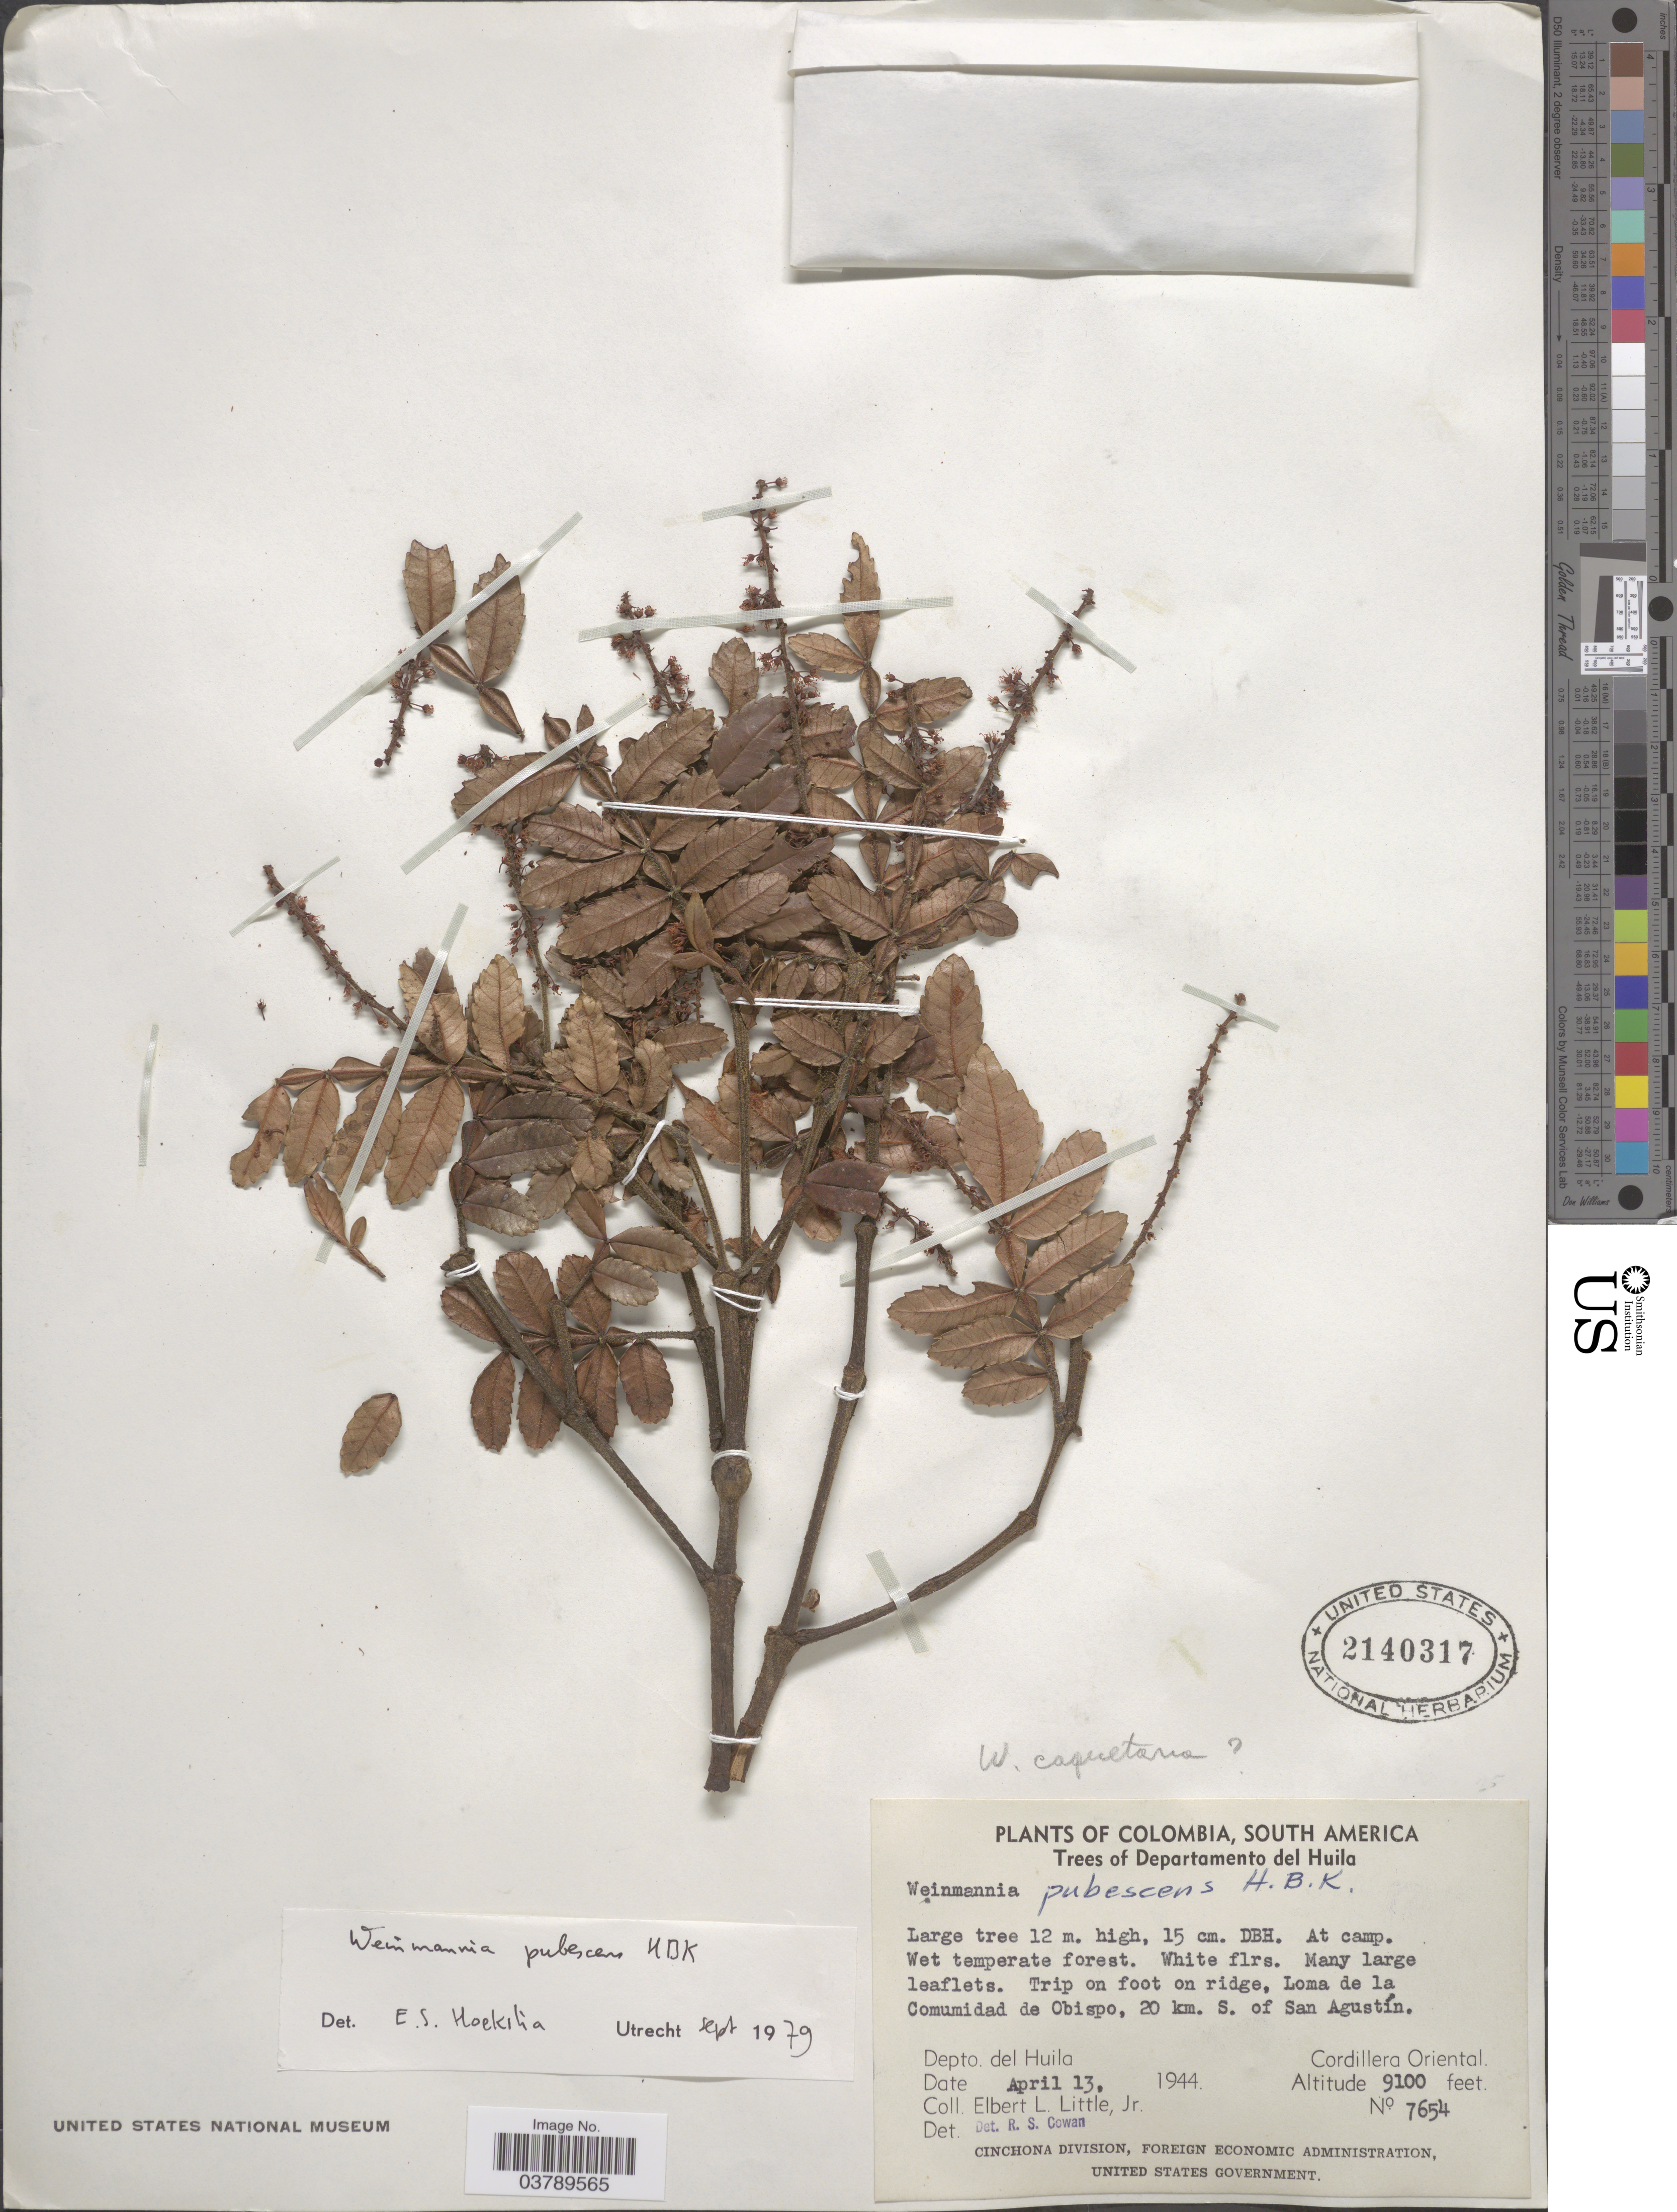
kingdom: Plantae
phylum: Tracheophyta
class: Magnoliopsida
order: Oxalidales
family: Cunoniaceae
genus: Weinmannia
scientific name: Weinmannia pubescens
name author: Kunth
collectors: E. L. Little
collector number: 7654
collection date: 1944-04-13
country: Colombia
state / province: Huila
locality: Trip on foot on ridge, Loma de La Comumidad de Obispo, 20 km. S. of San Agustín. Depto. del Huila, Cordillera Oriental.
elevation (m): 2774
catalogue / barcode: US 2140317